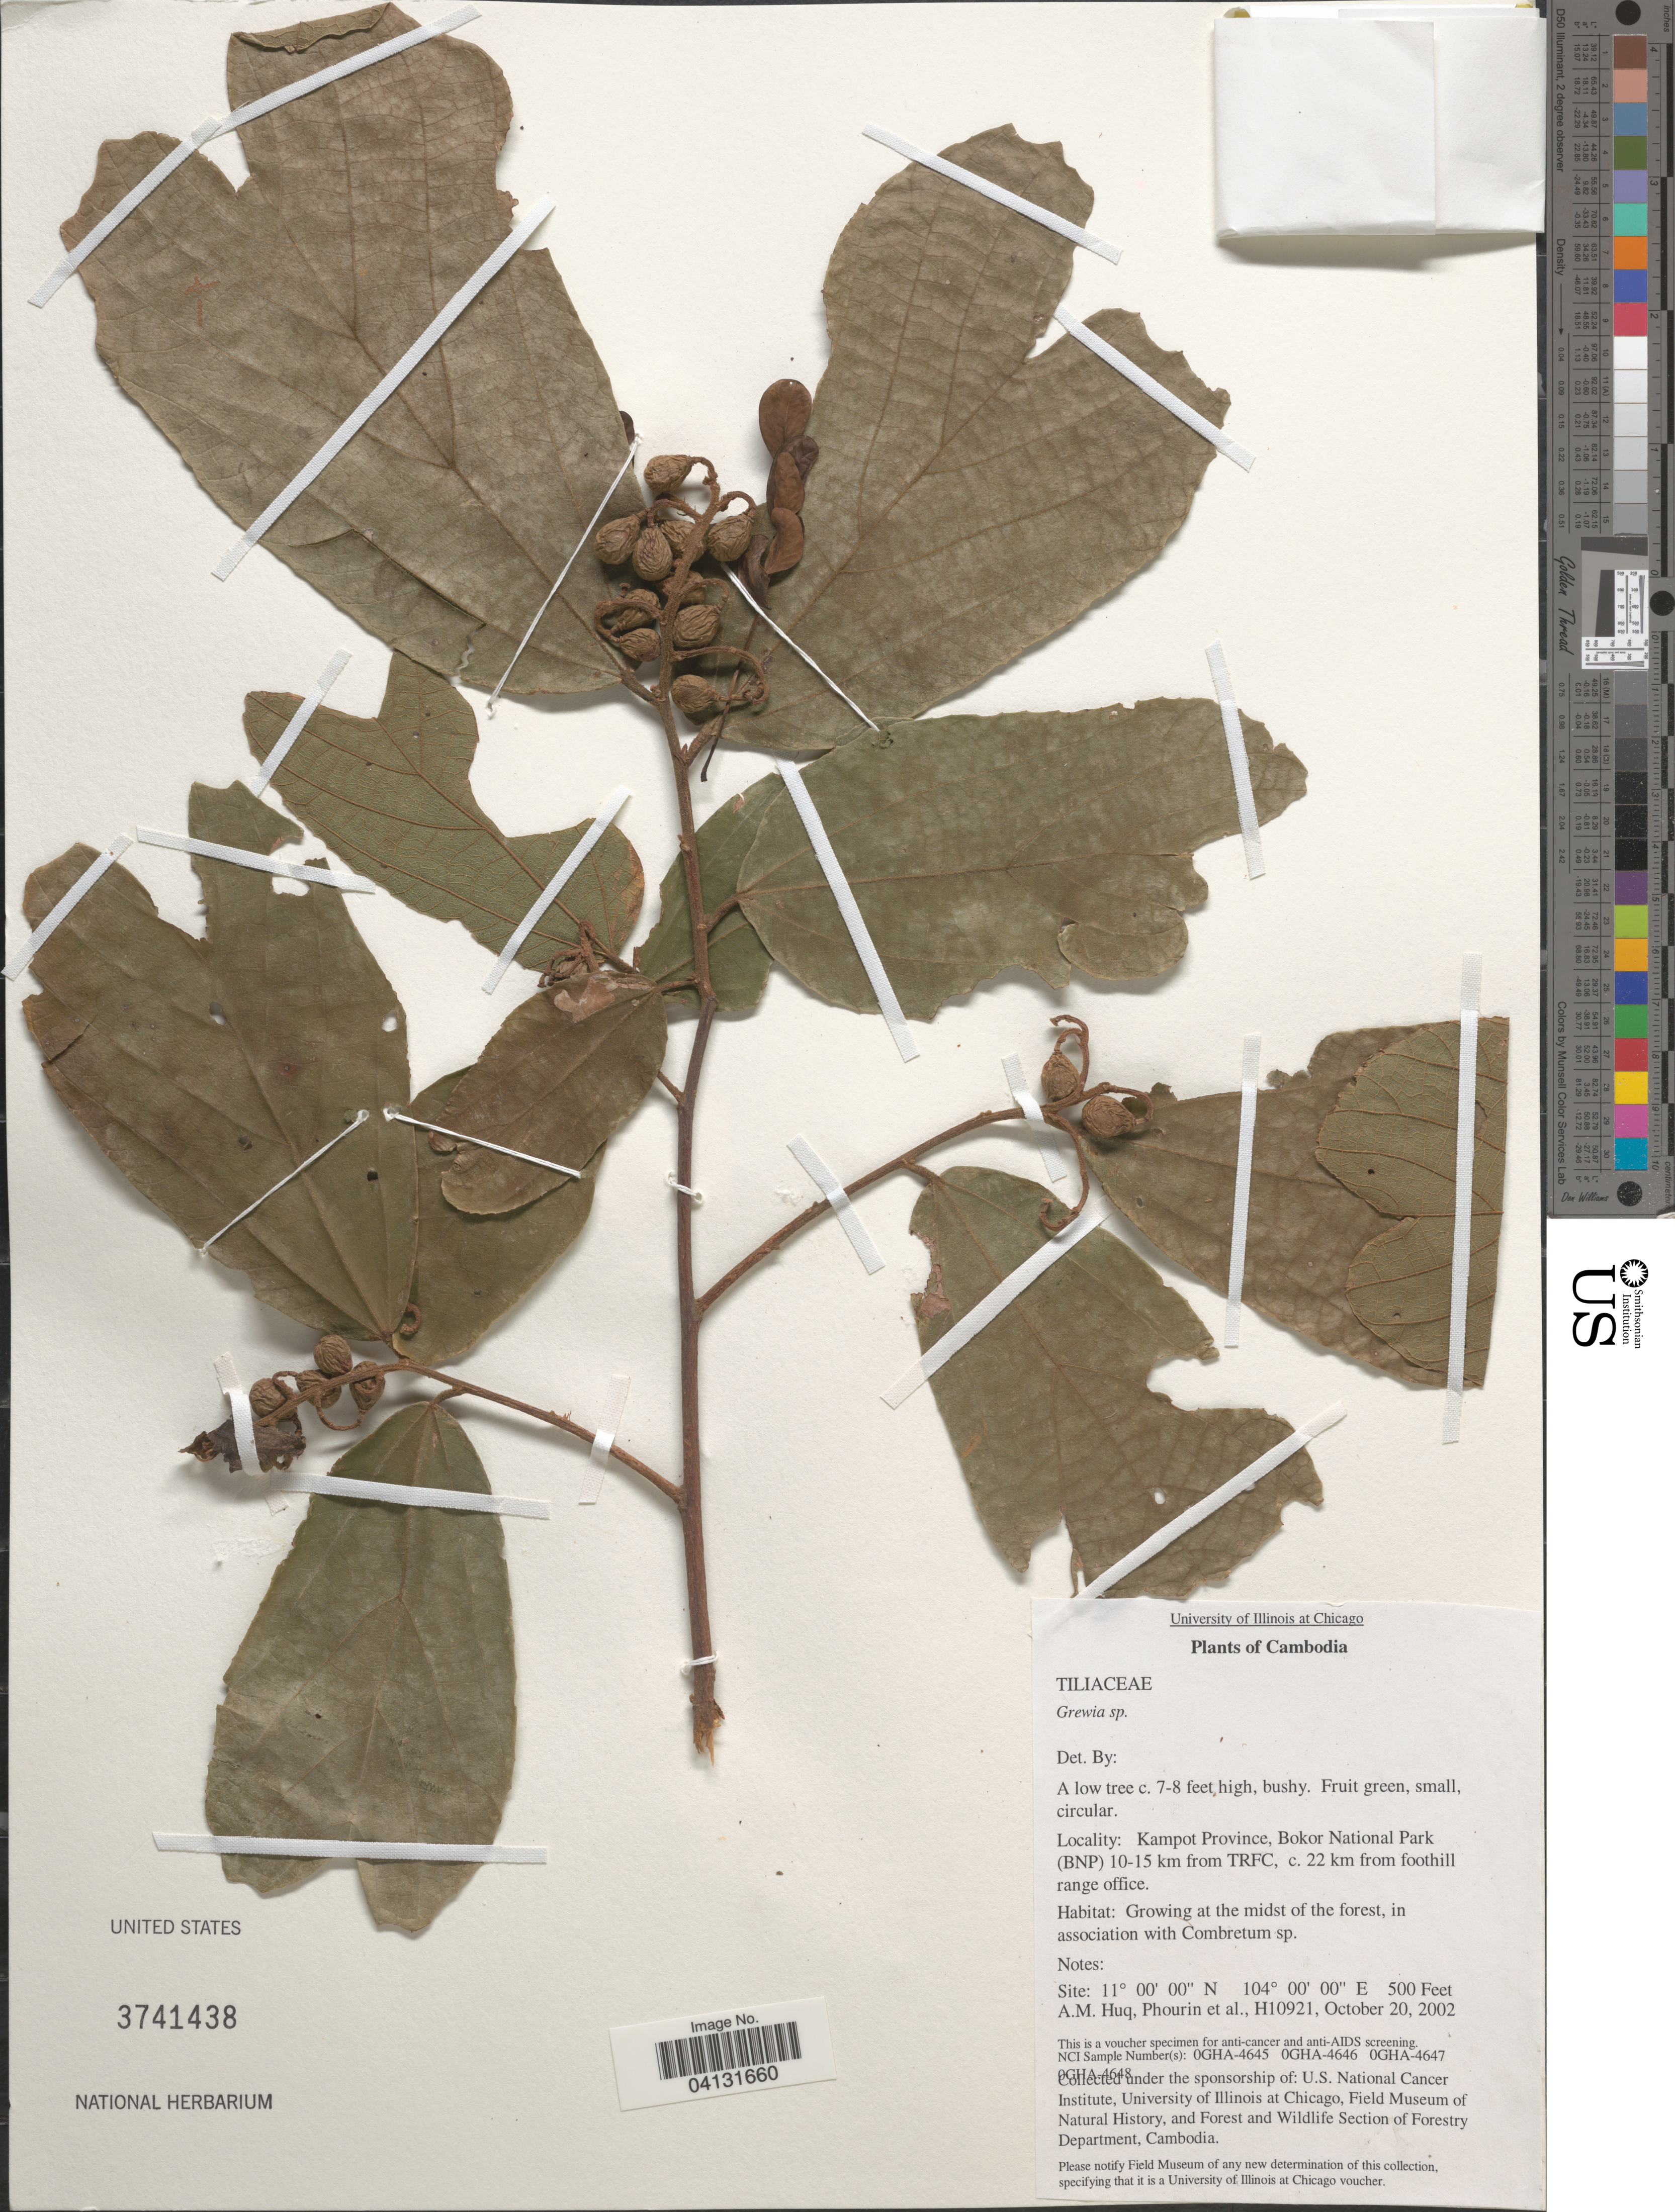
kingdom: Plantae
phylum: Tracheophyta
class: Magnoliopsida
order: Malvales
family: Malvaceae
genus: Grewia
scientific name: Grewia sp.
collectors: A. M. Huq, -- Phourin & et al.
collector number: H10921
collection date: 2002-10-20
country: Cambodia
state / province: Kâmpât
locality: Kampot Province, Bokor National Park (BNP) 10-15 km from TRFC, c. 22 km from foothill range office.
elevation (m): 152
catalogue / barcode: US 3741438